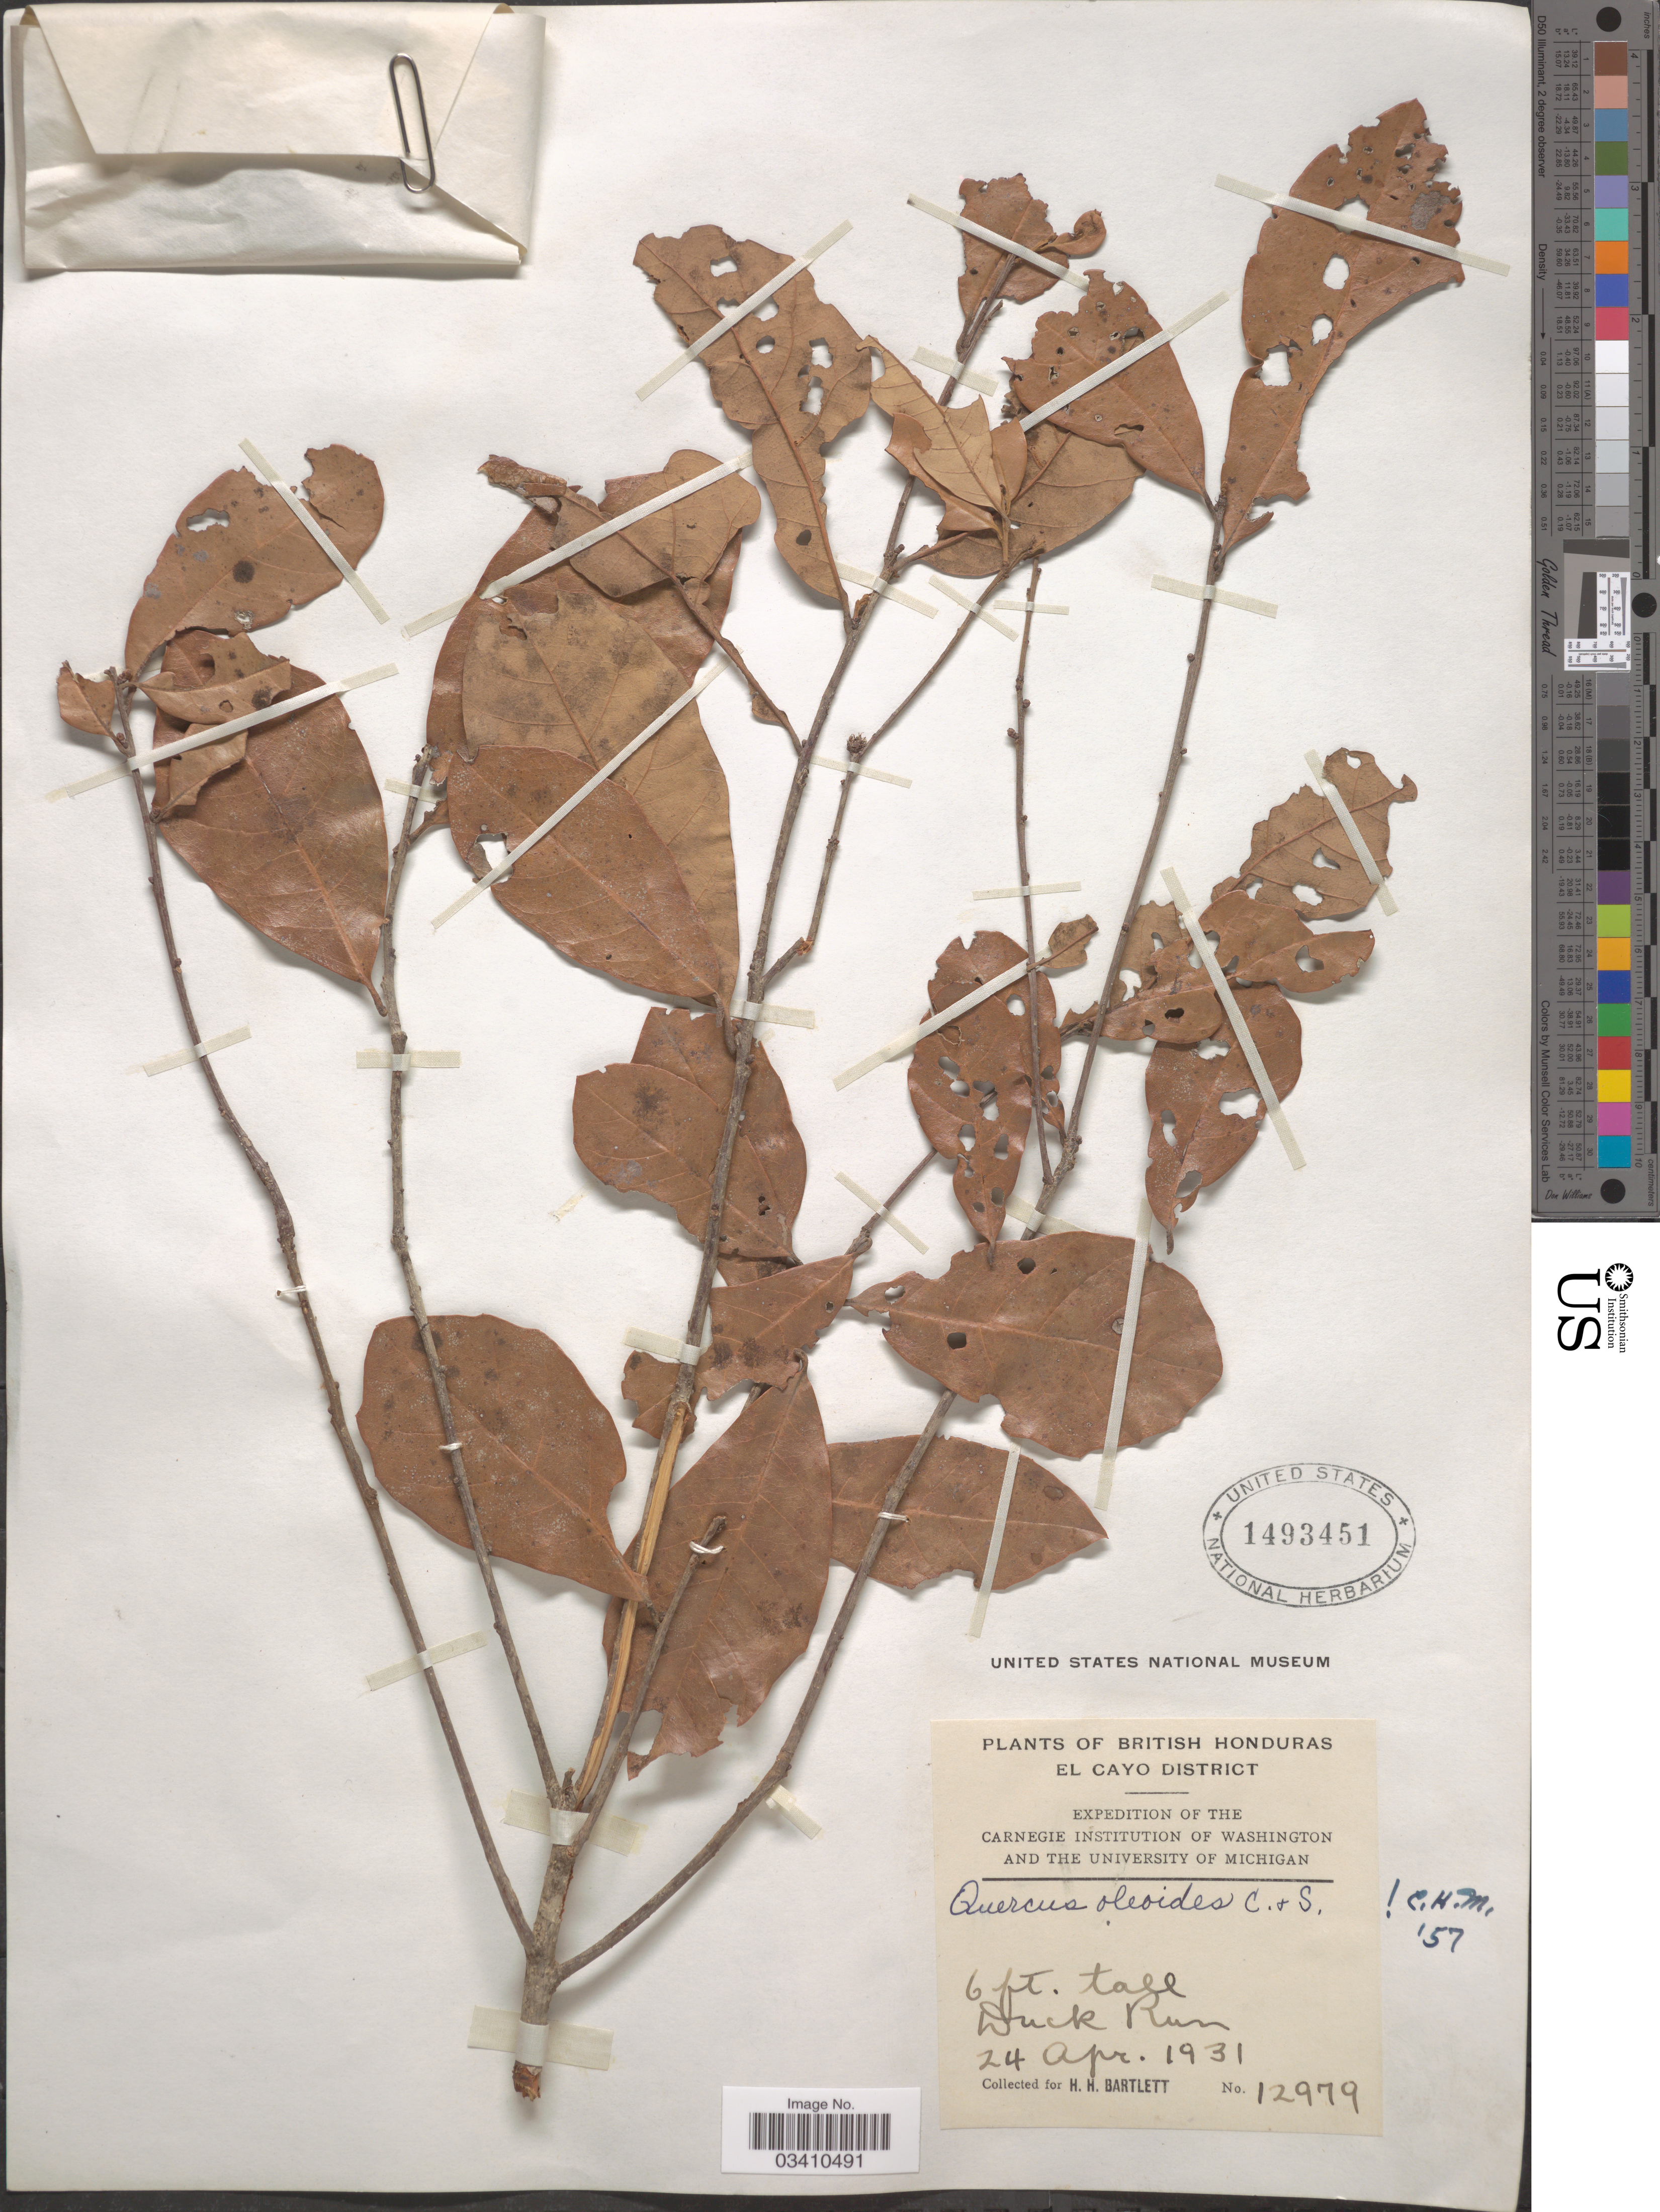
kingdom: Plantae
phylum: Tracheophyta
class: Magnoliopsida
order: Fagales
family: Fagaceae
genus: Quercus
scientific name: Quercus oleoides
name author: Schltdl. & Cham.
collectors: H. H. Bartlett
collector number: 12979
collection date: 1931-04-24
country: Belize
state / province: Cayo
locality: British Honduras. El Cayo District. Duck Run.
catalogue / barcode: US 1493451